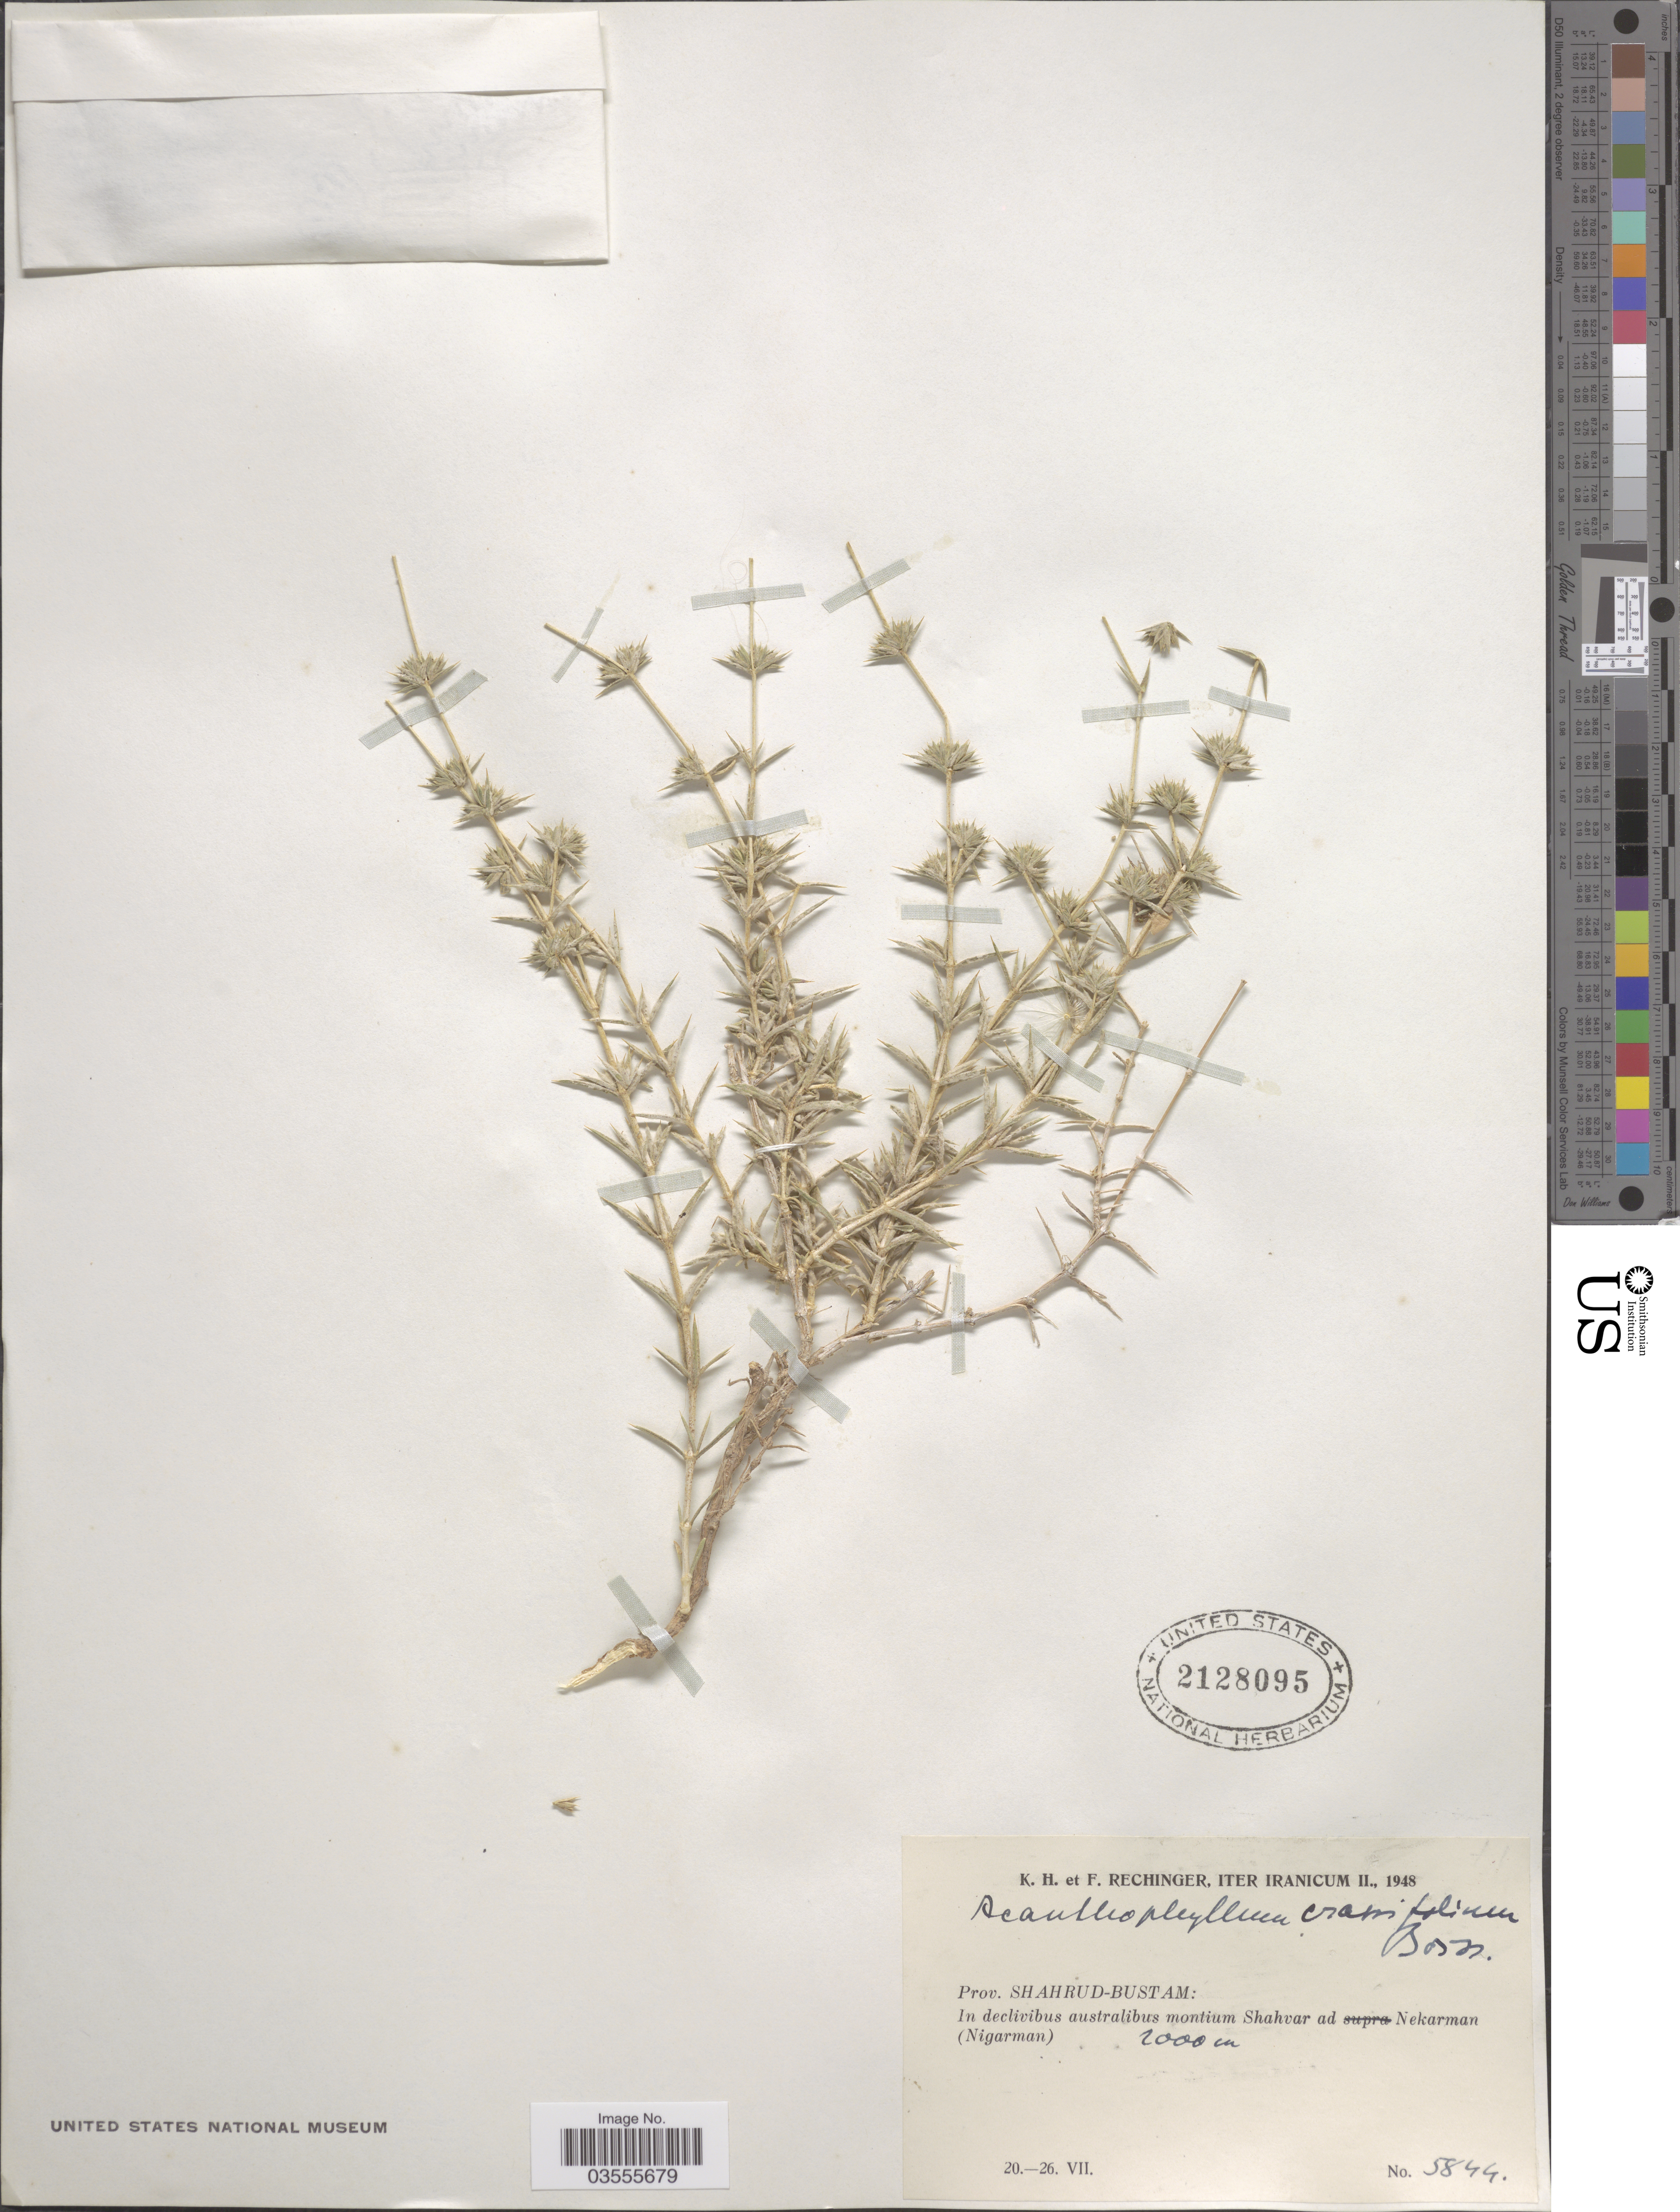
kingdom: Plantae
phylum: Tracheophyta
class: Magnoliopsida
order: Caryophyllales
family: Caryophyllaceae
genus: Acanthophyllum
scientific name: Acanthophyllum crassifolium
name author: Boiss.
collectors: K. H. Rechinger & F. Rechinger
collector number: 5844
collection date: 1948-07-20/1948-07-26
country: Iran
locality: Prov. Shahrud-Bustam: In declivibus australibus montium Shahvar ad Nekarman (Nigarman).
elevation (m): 2000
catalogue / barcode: US 2128095